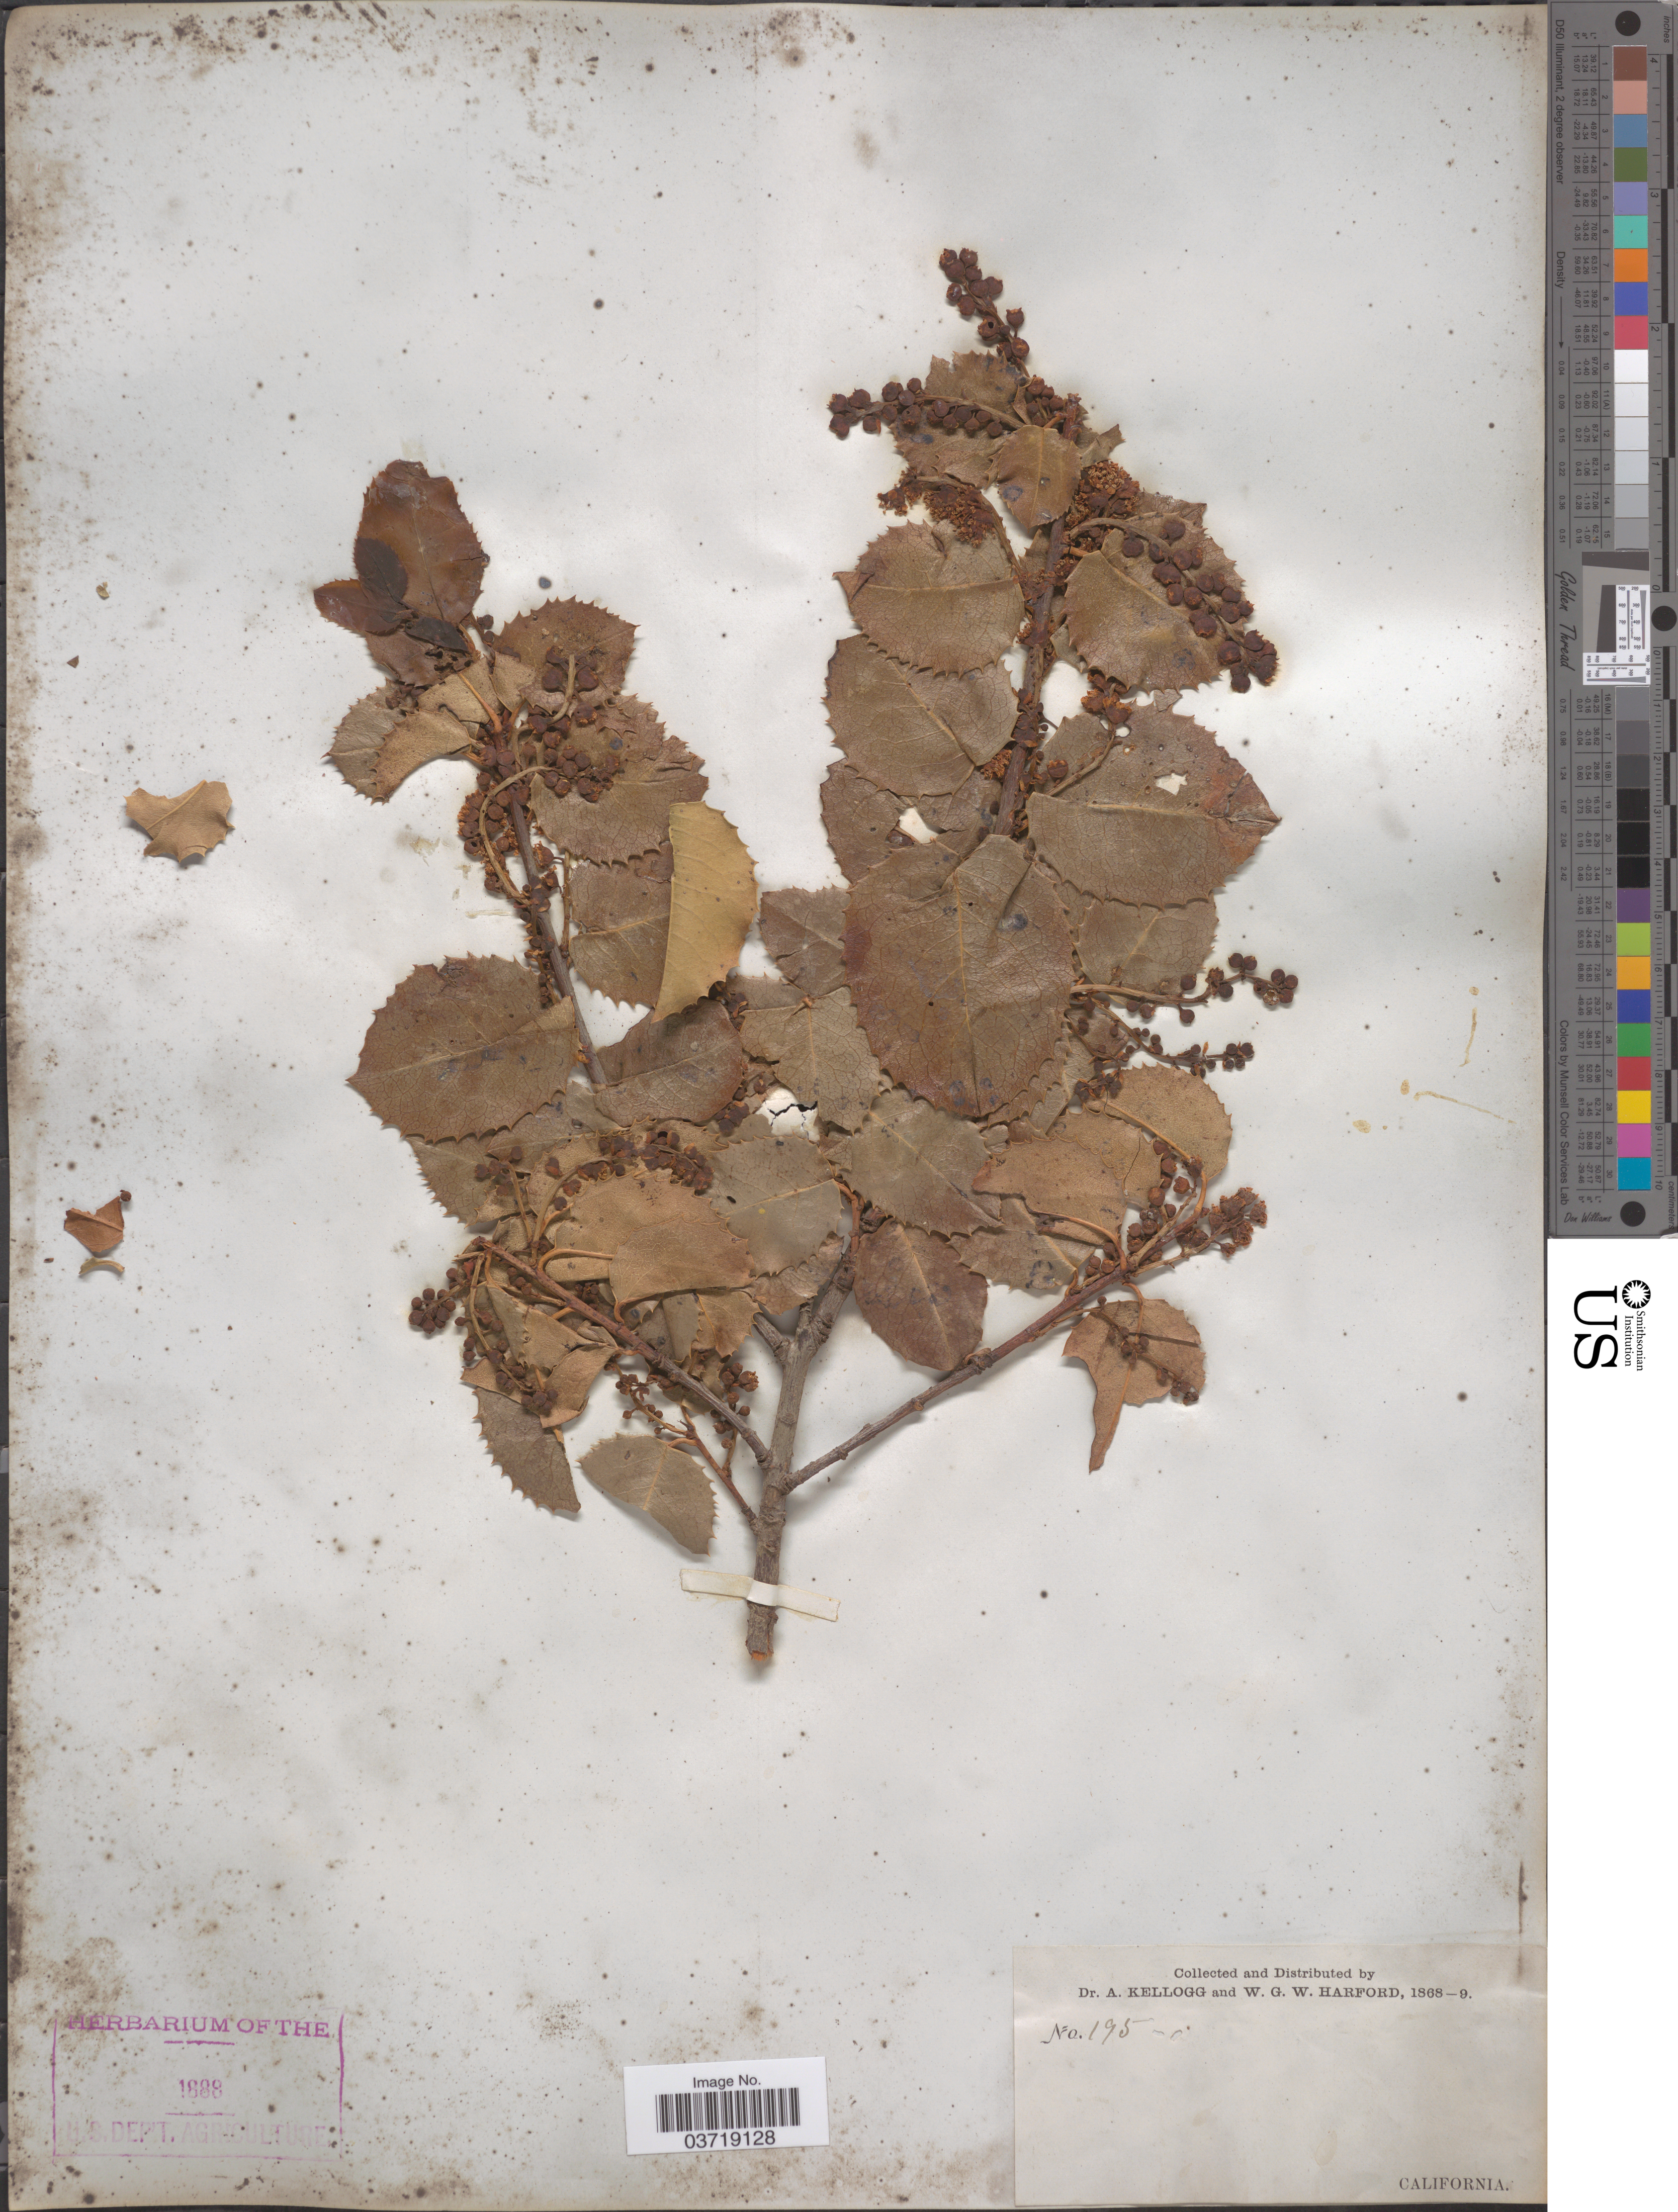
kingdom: Plantae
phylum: Tracheophyta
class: Magnoliopsida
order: Rosales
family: Rosaceae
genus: Prunus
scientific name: Prunus ilicifolia var. ilicifolia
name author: (Nutt. ex Hook. & Arn.) D. Dietr.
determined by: Strong, Mark T., (BOT), Smithsonian Institution - National Museum of Natural History (UNITED STATES)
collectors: A. Kellogg & W. G. W. Harford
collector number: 195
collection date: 1868/1869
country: United States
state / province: California